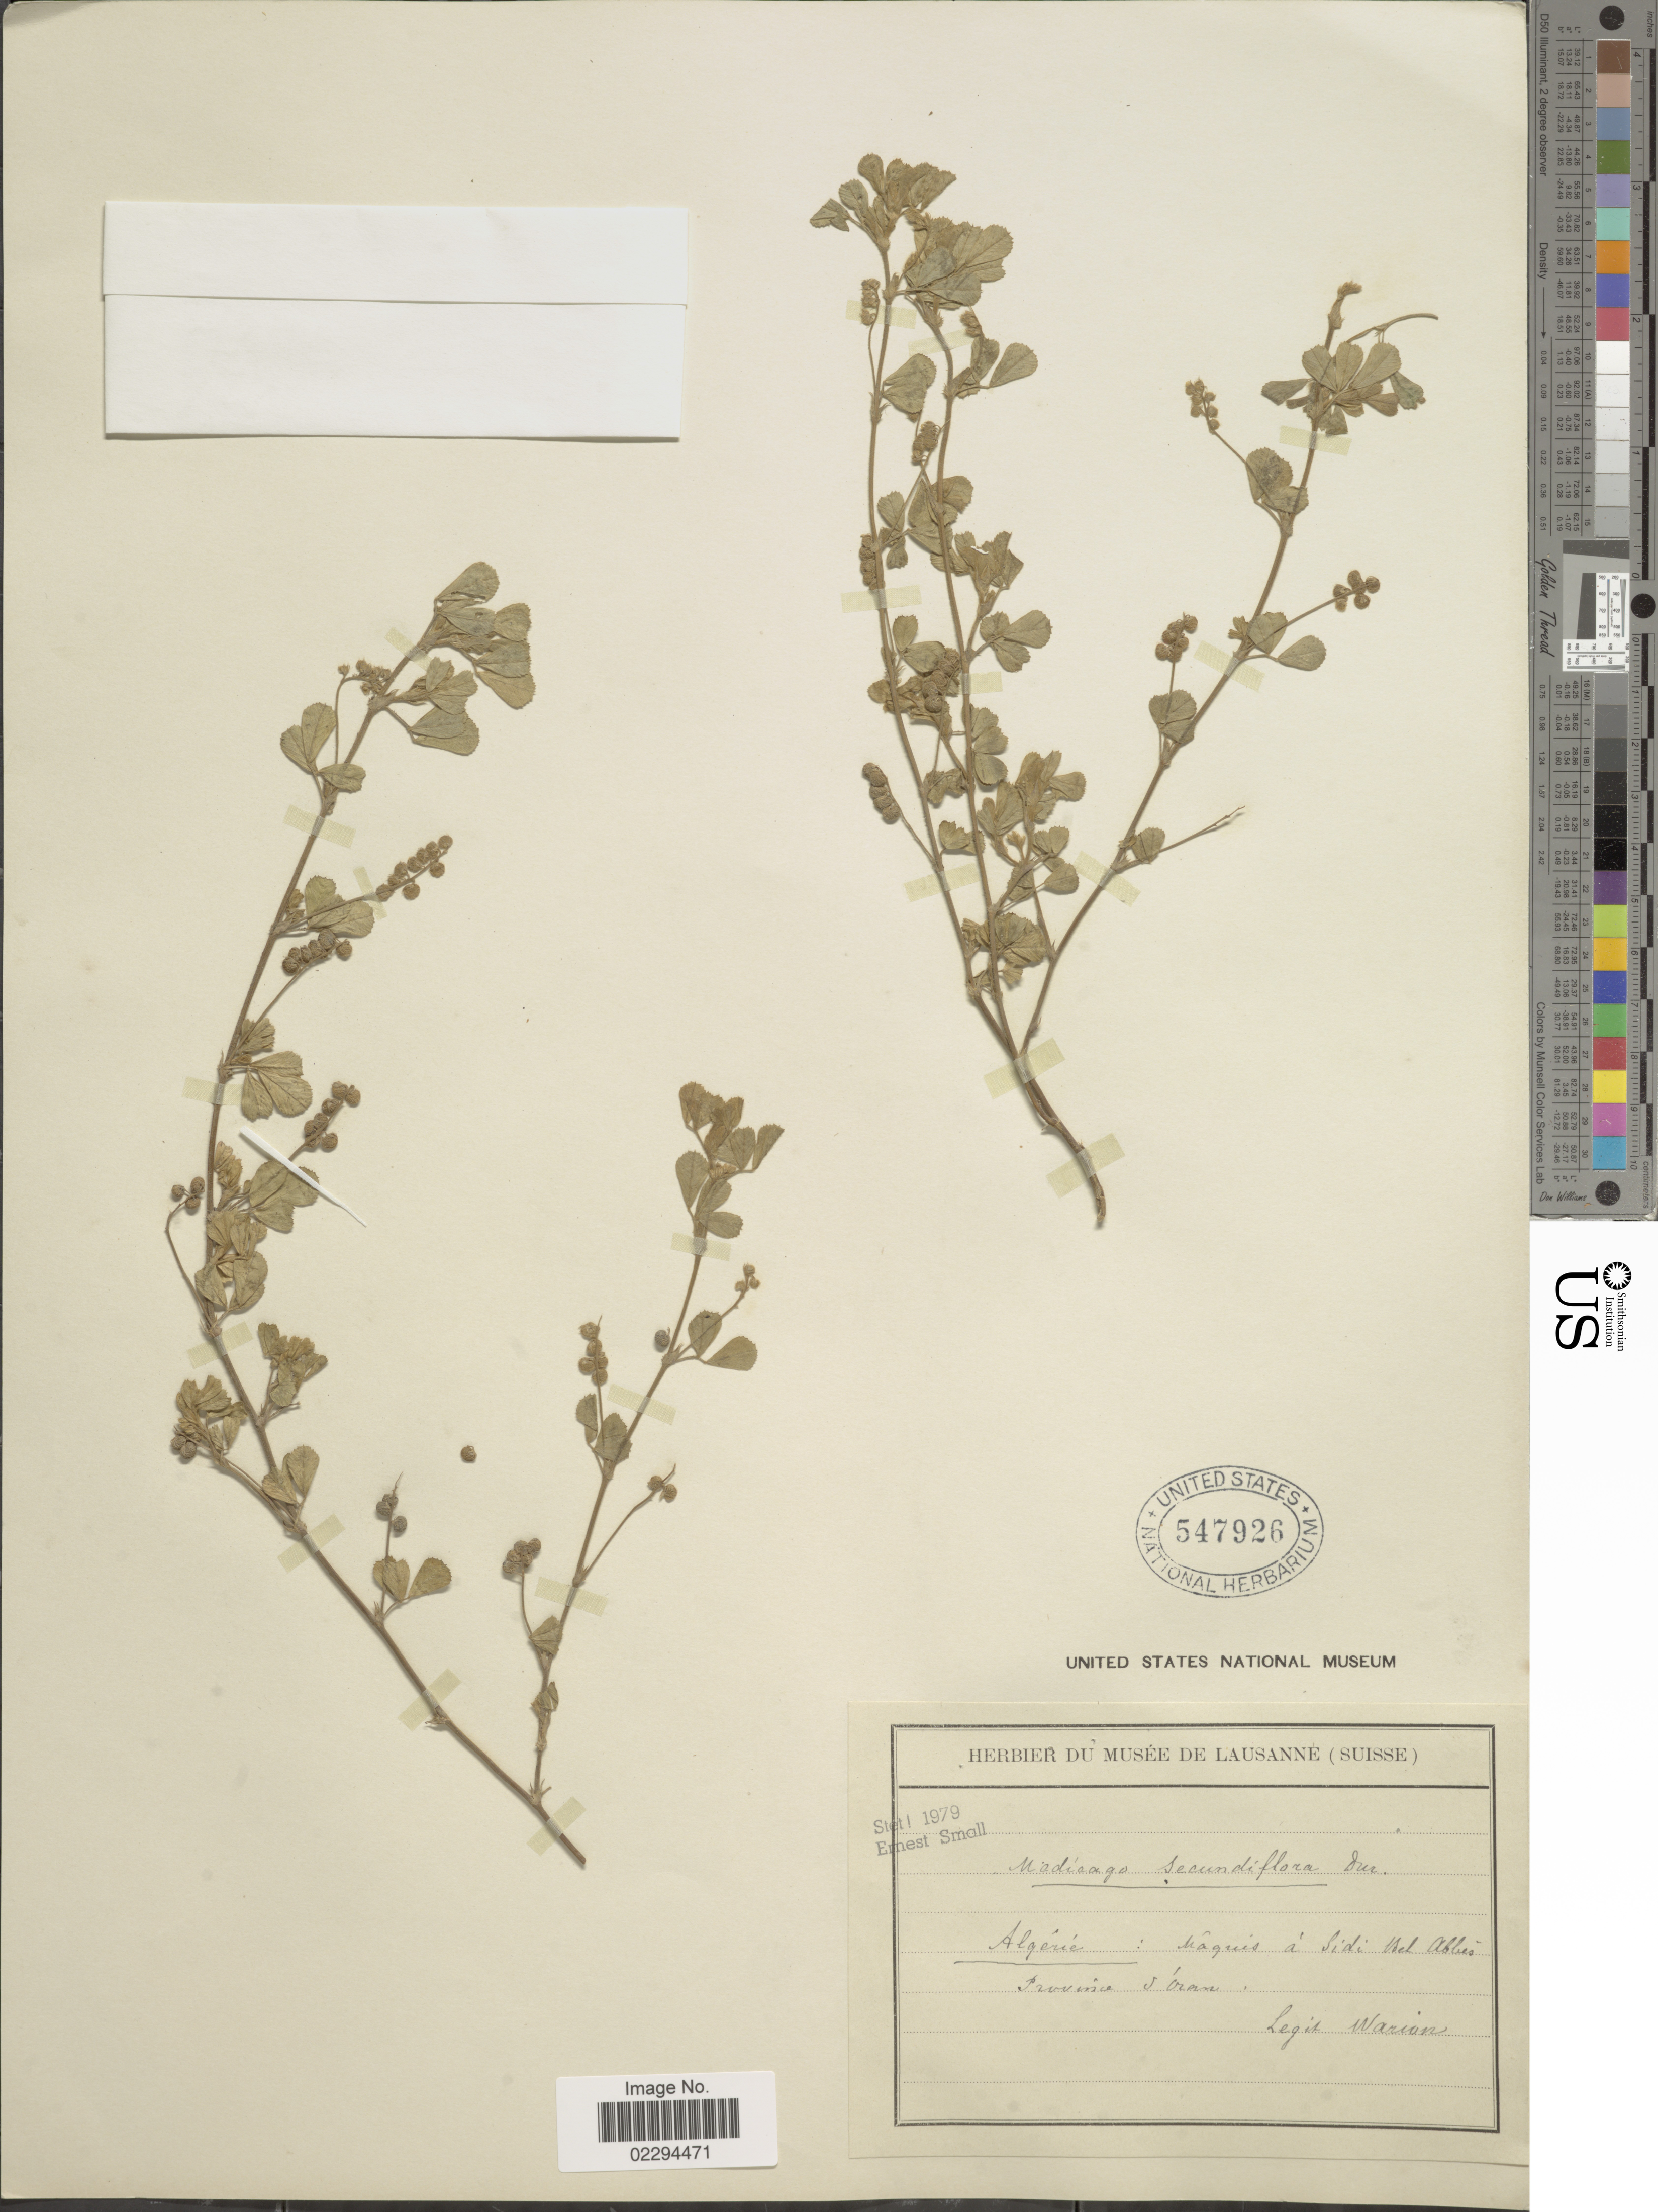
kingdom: Plantae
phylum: Tracheophyta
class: Magnoliopsida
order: Fabales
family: Fabaceae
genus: Medicago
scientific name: Medicago secundiflora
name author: Durieu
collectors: A. Warion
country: Algeria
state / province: Sidi Bel Abbes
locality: Sidi Bel Abbes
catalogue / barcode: US 547926